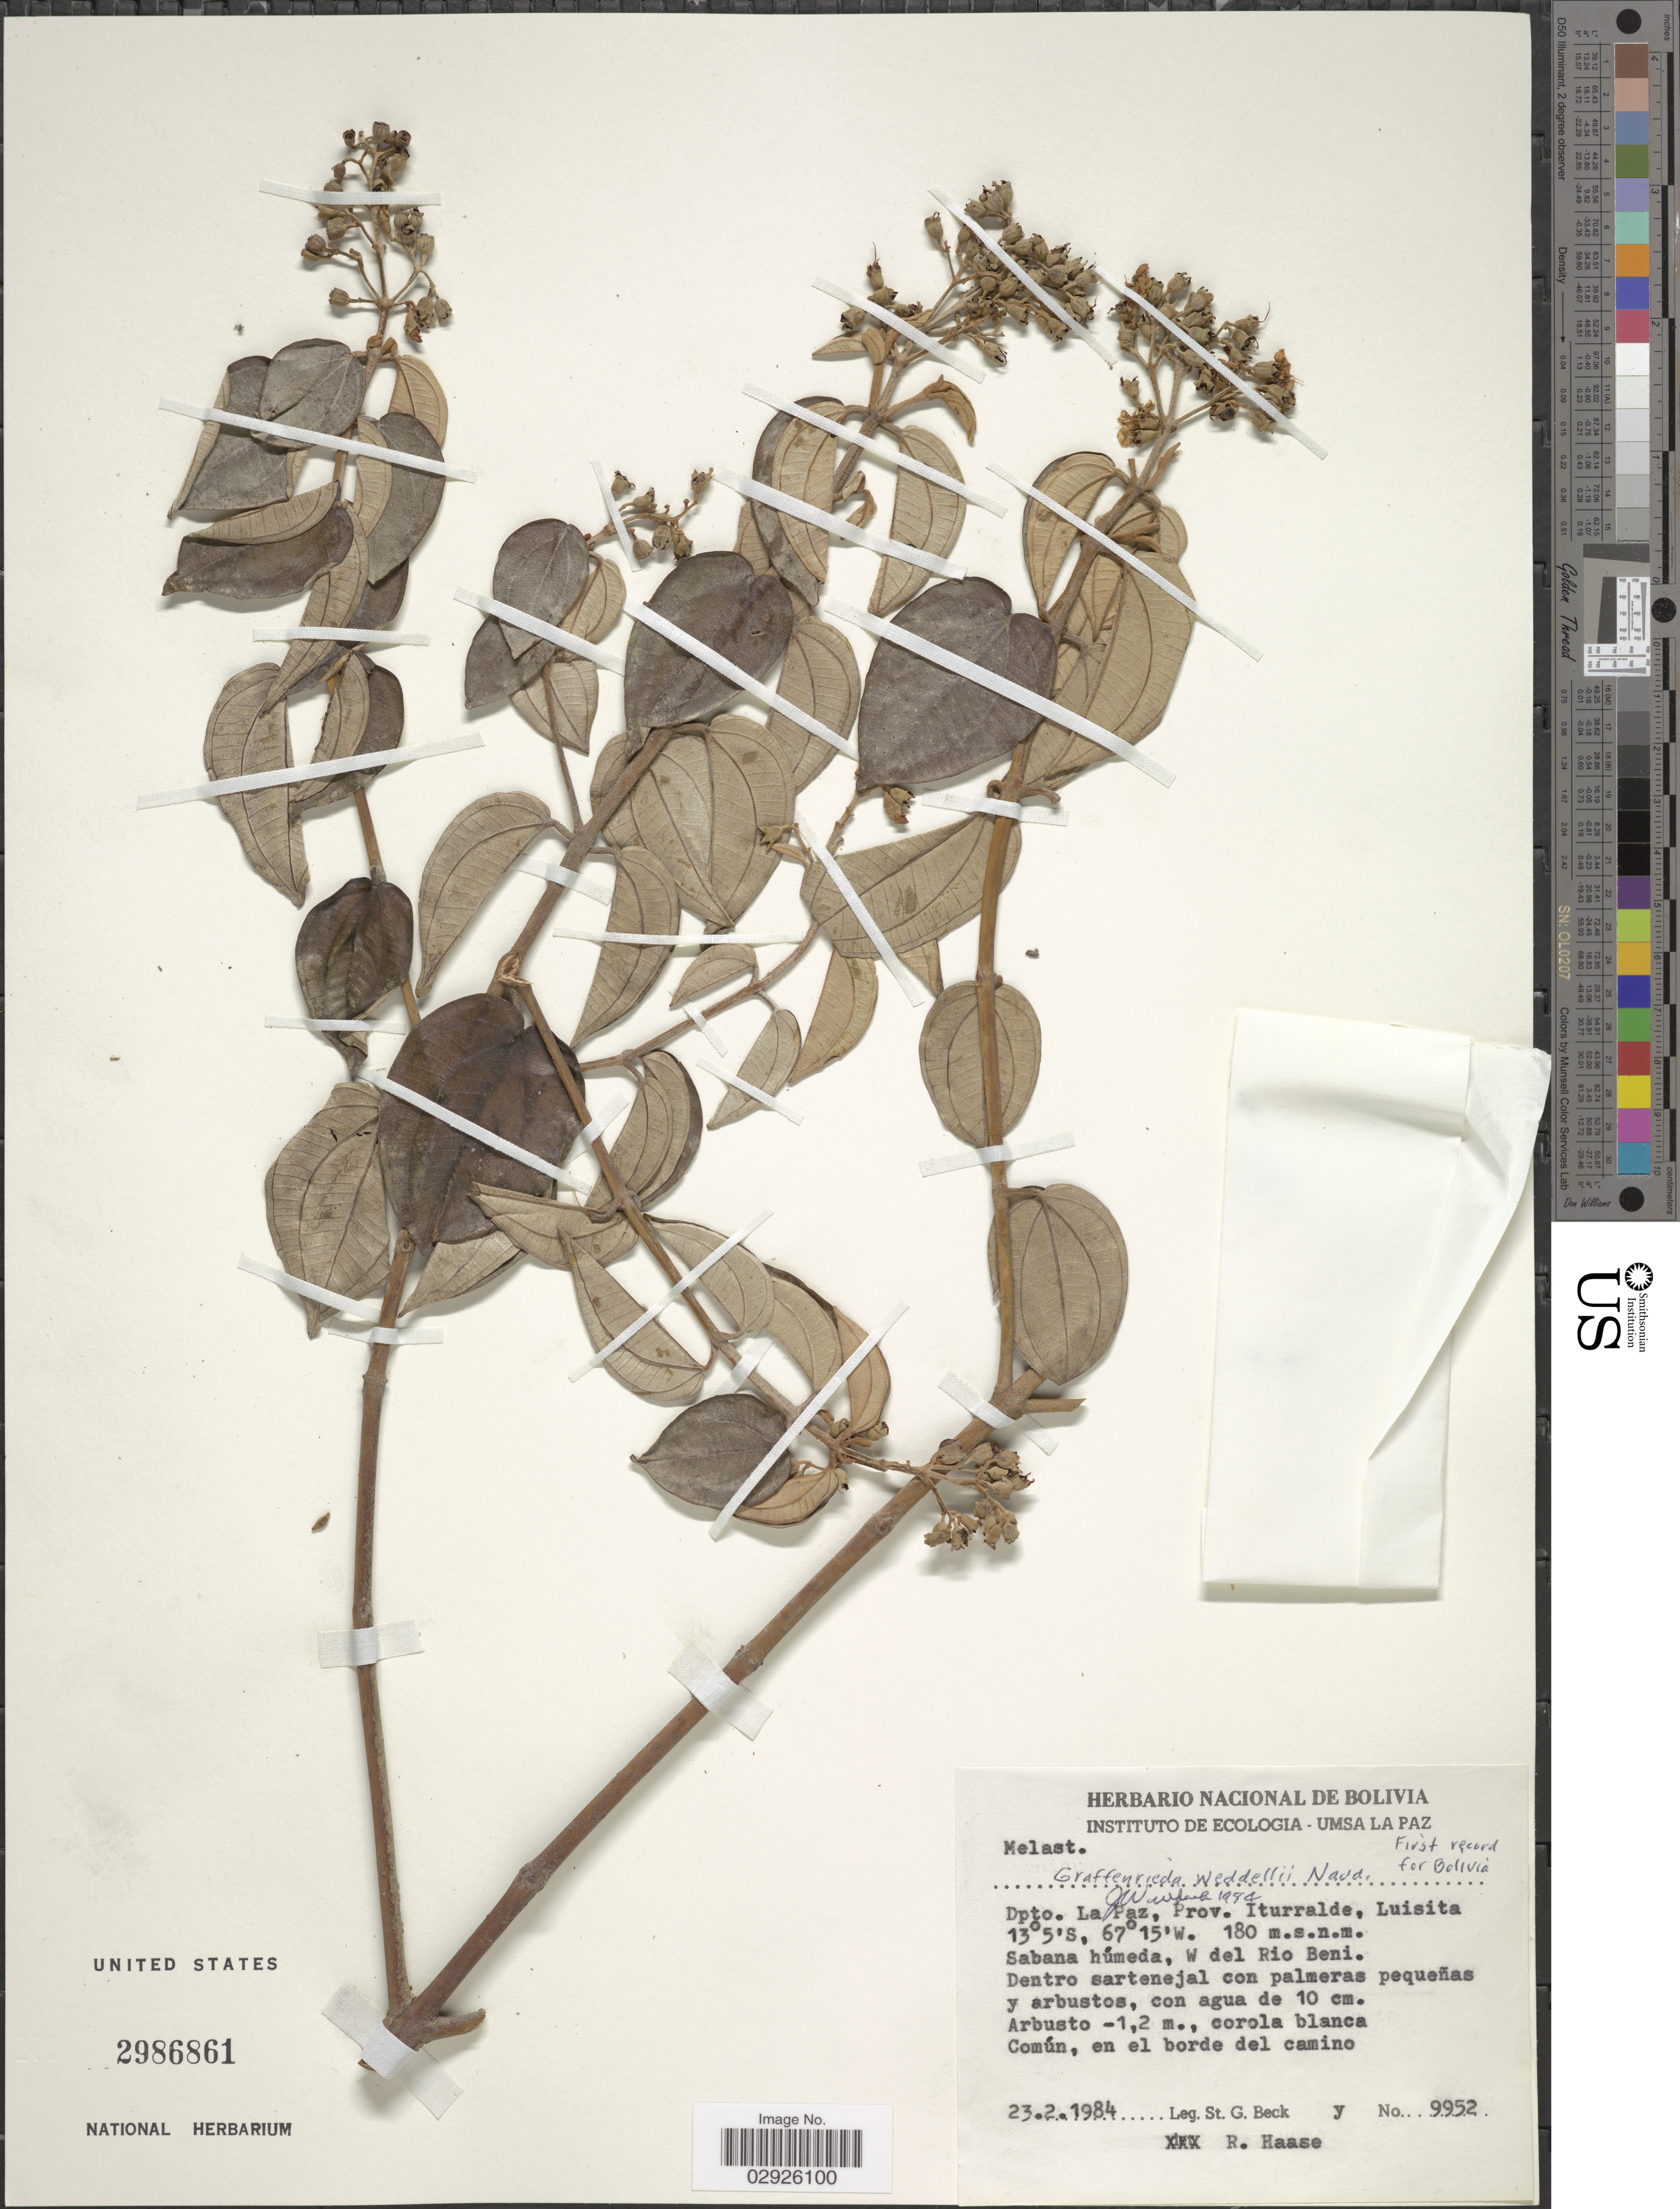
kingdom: Plantae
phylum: Tracheophyta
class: Magnoliopsida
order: Myrtales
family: Melastomataceae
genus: Graffenrieda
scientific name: Graffenrieda weddellii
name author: Naudin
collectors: S. G. Beck & R. Haase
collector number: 9952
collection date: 1984-02-23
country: Bolivia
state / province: La Paz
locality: Dpto. La Paz, Prov. Iturralde, Luisita. W del Rio Beni.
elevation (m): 180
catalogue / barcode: US 2986861